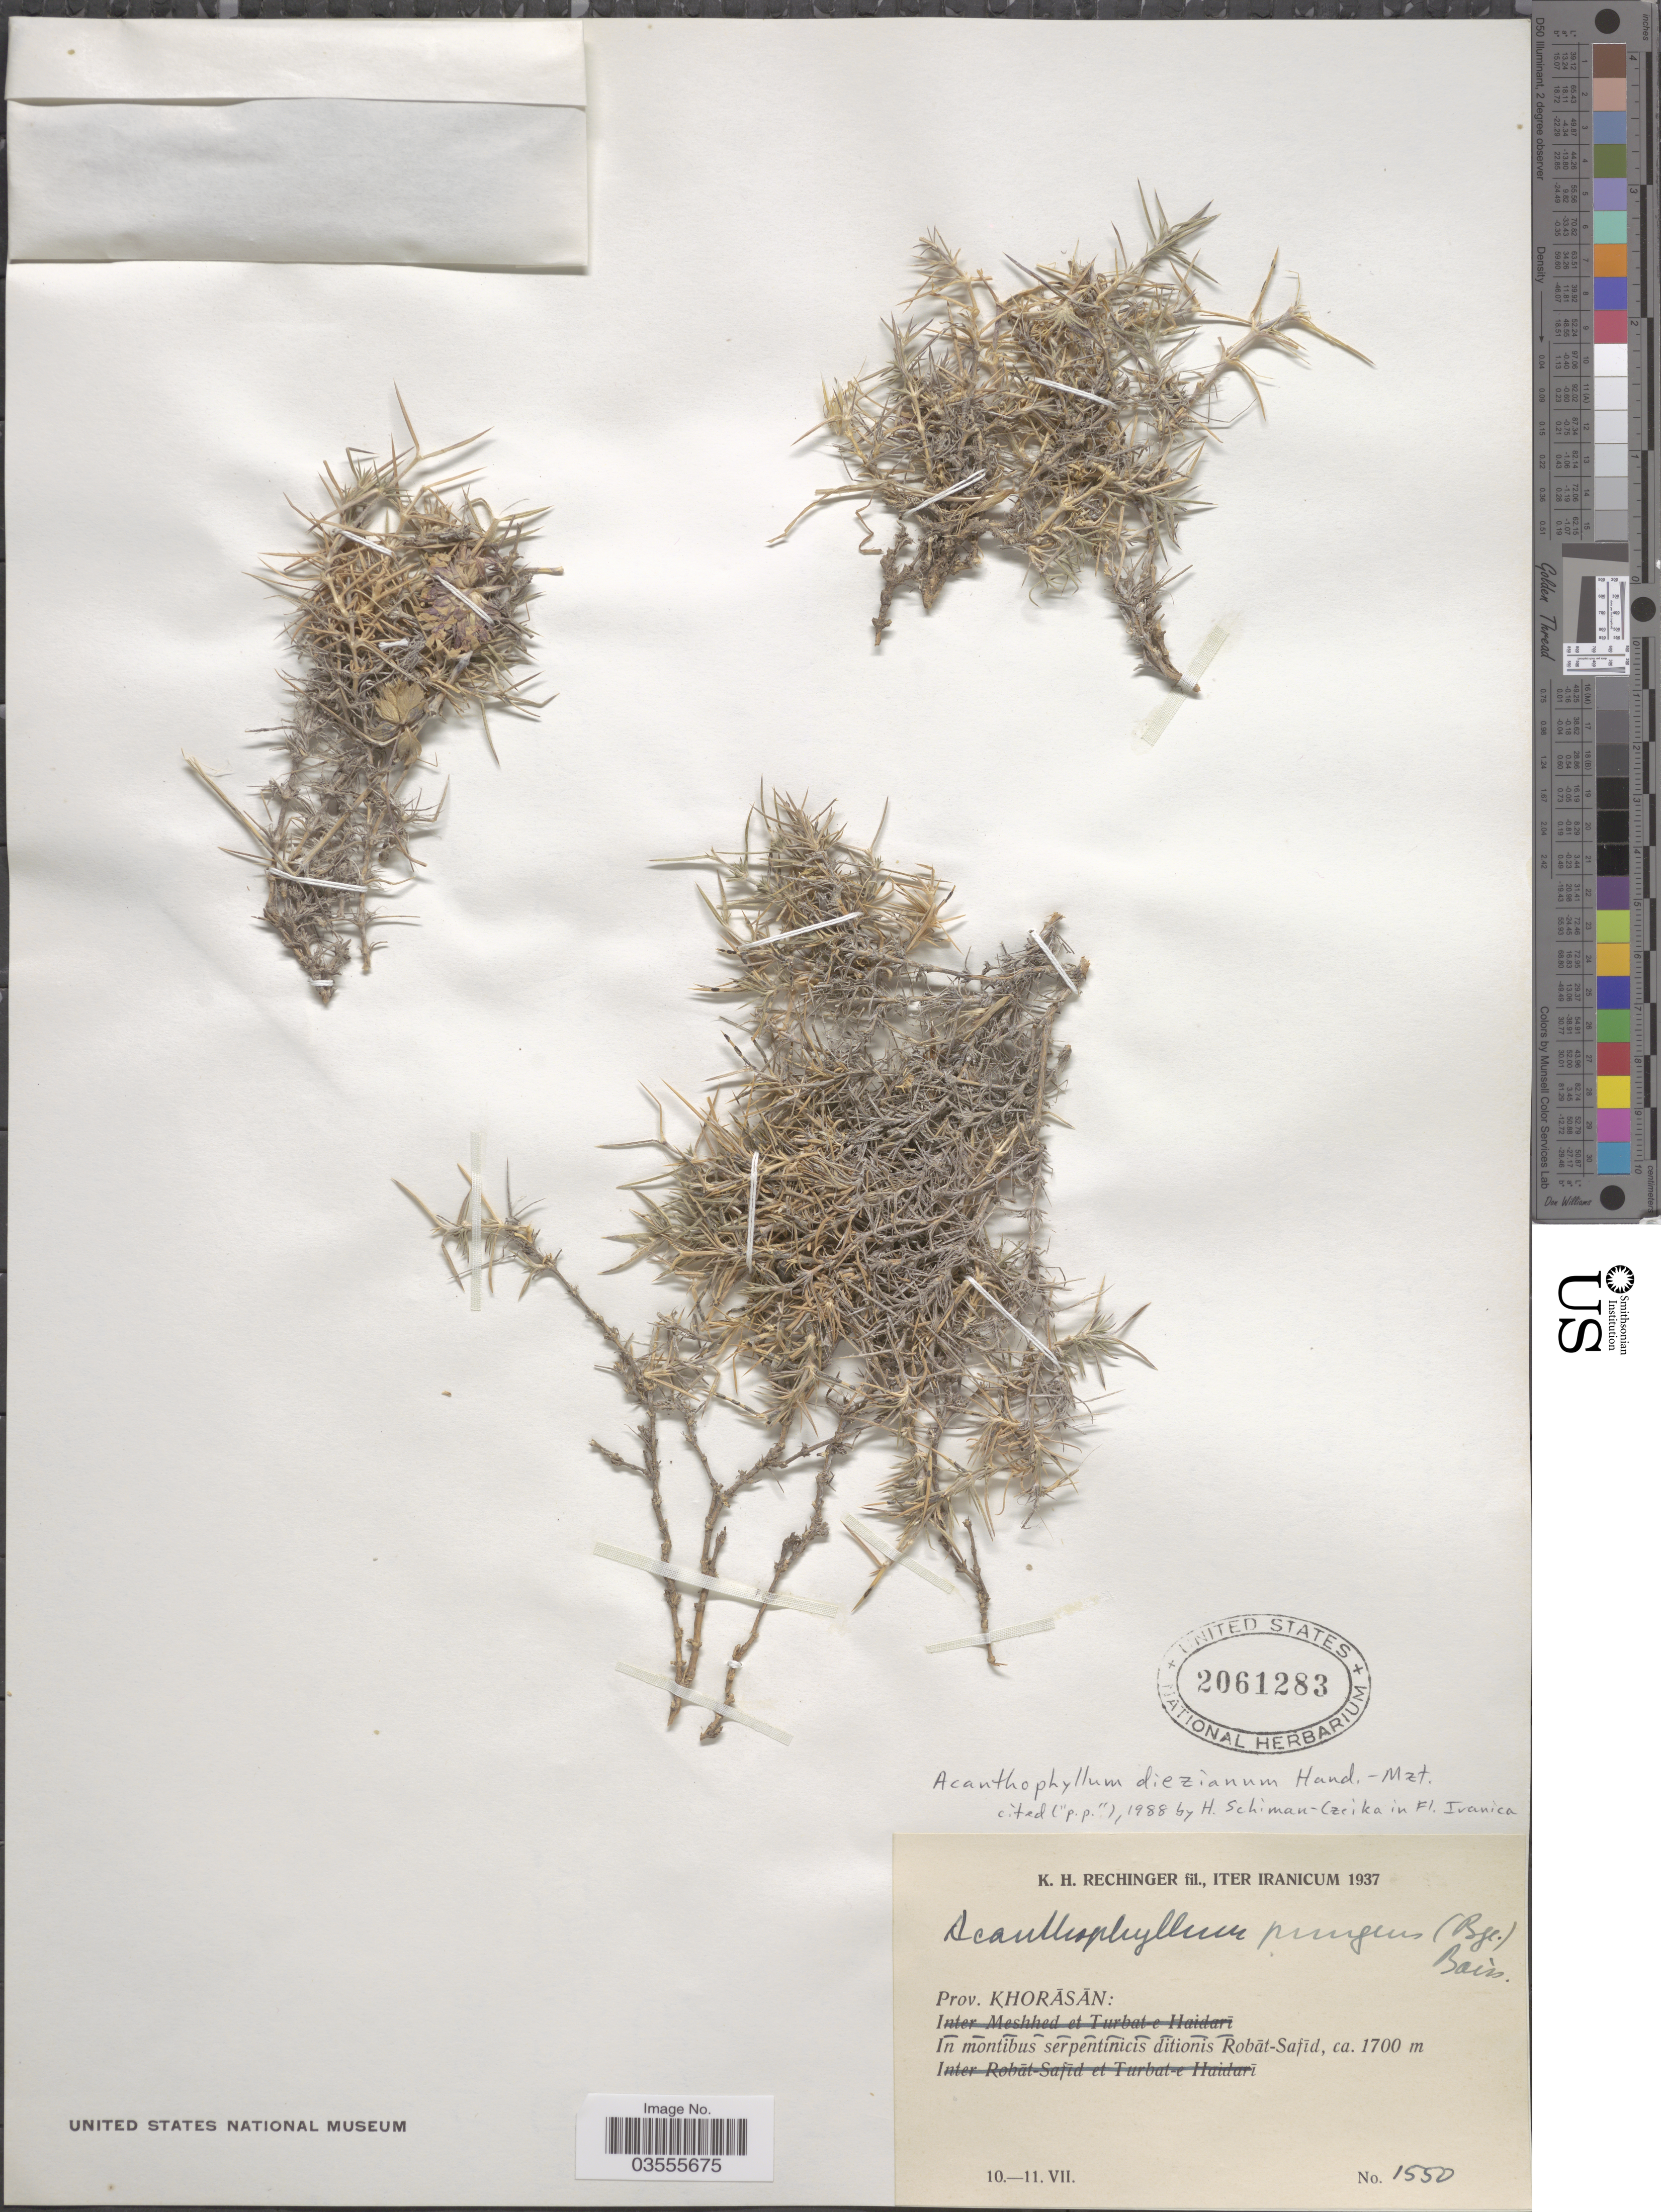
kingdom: Plantae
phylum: Tracheophyta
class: Magnoliopsida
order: Caryophyllales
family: Caryophyllaceae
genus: Acanthophyllum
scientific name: Acanthophyllum diezianum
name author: Hand.-Mazz.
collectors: K. H. Rechinger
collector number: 1550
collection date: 1937-07-10/1937-07-11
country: Iran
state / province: Khorasan [obsolete]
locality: Prov. Khorāsān: In montibus serpentinicis ditionis Robāt-Safīd.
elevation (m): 1700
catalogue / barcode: US 2061283